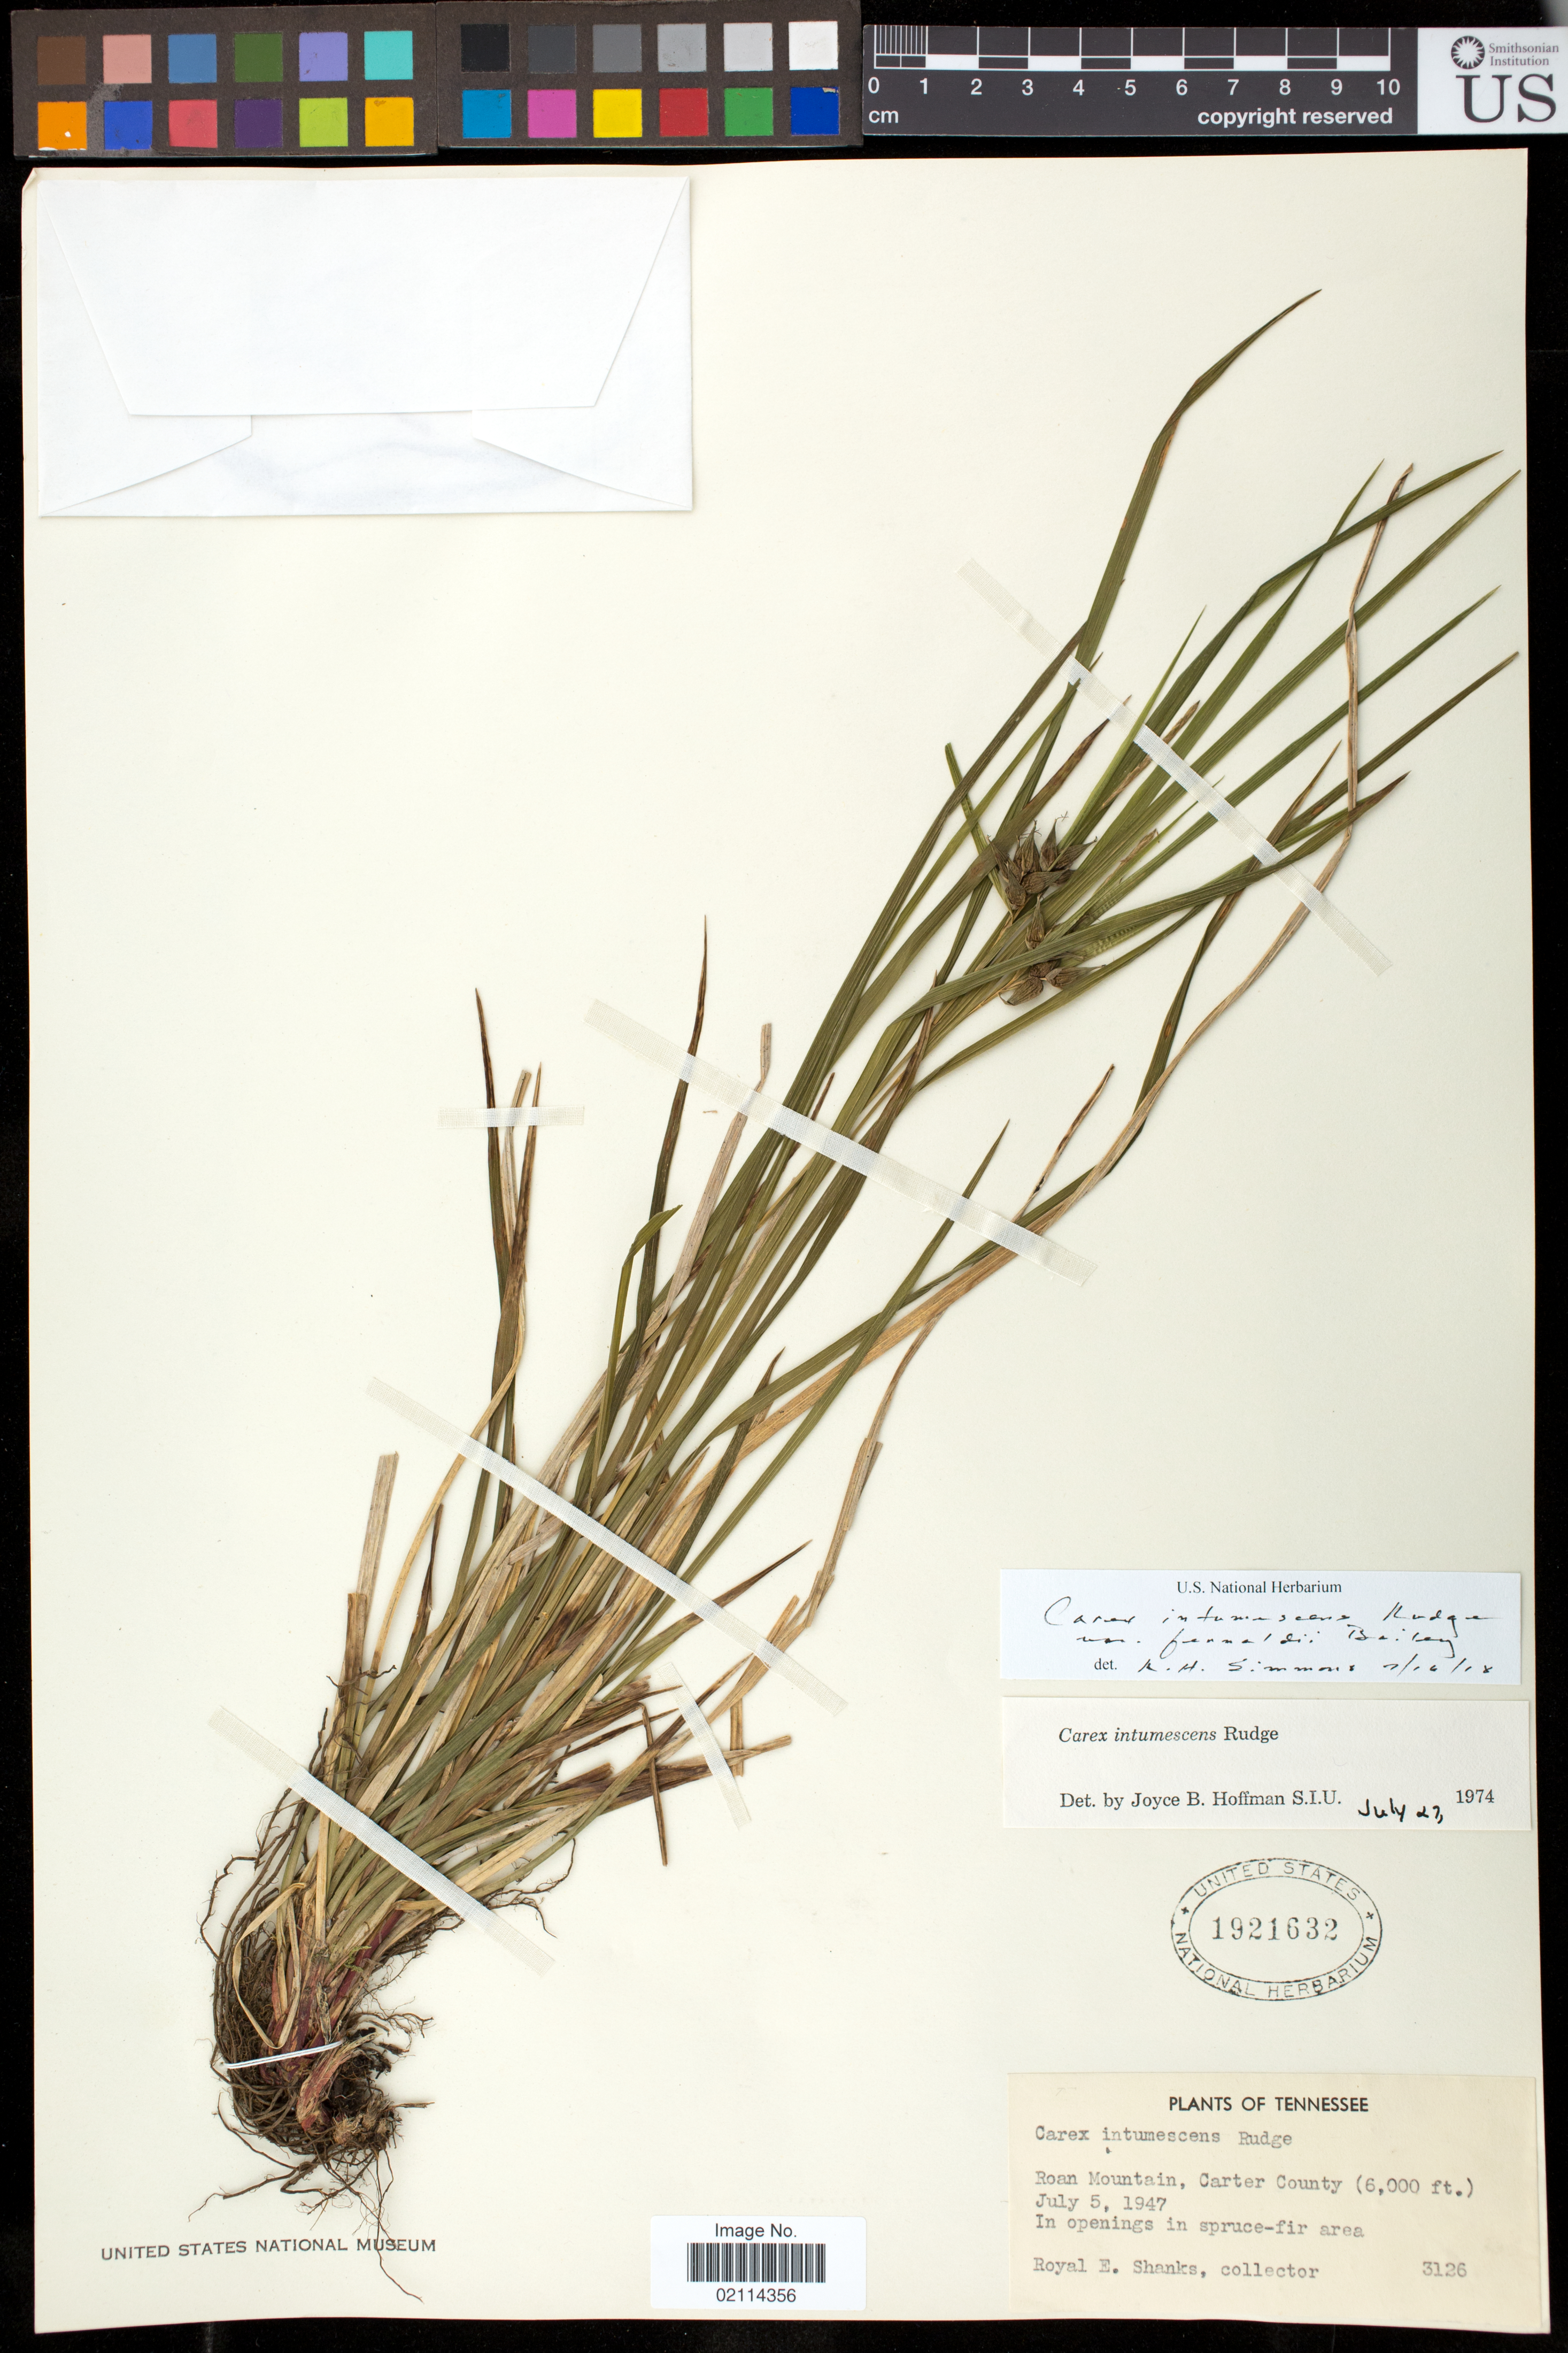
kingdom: Plantae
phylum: Tracheophyta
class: Liliopsida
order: Poales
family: Cyperaceae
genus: Carex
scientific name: Carex intumescens var. fernaldii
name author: L.H. Bailey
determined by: Simmons, R. H., (UNITED STATES)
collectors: R. Shanks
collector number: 3126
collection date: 1947-07-05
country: United States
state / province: Tennessee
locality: Roan Mountain, Carter County, in openings in spruce-fir area.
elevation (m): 1829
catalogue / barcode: US 1921632